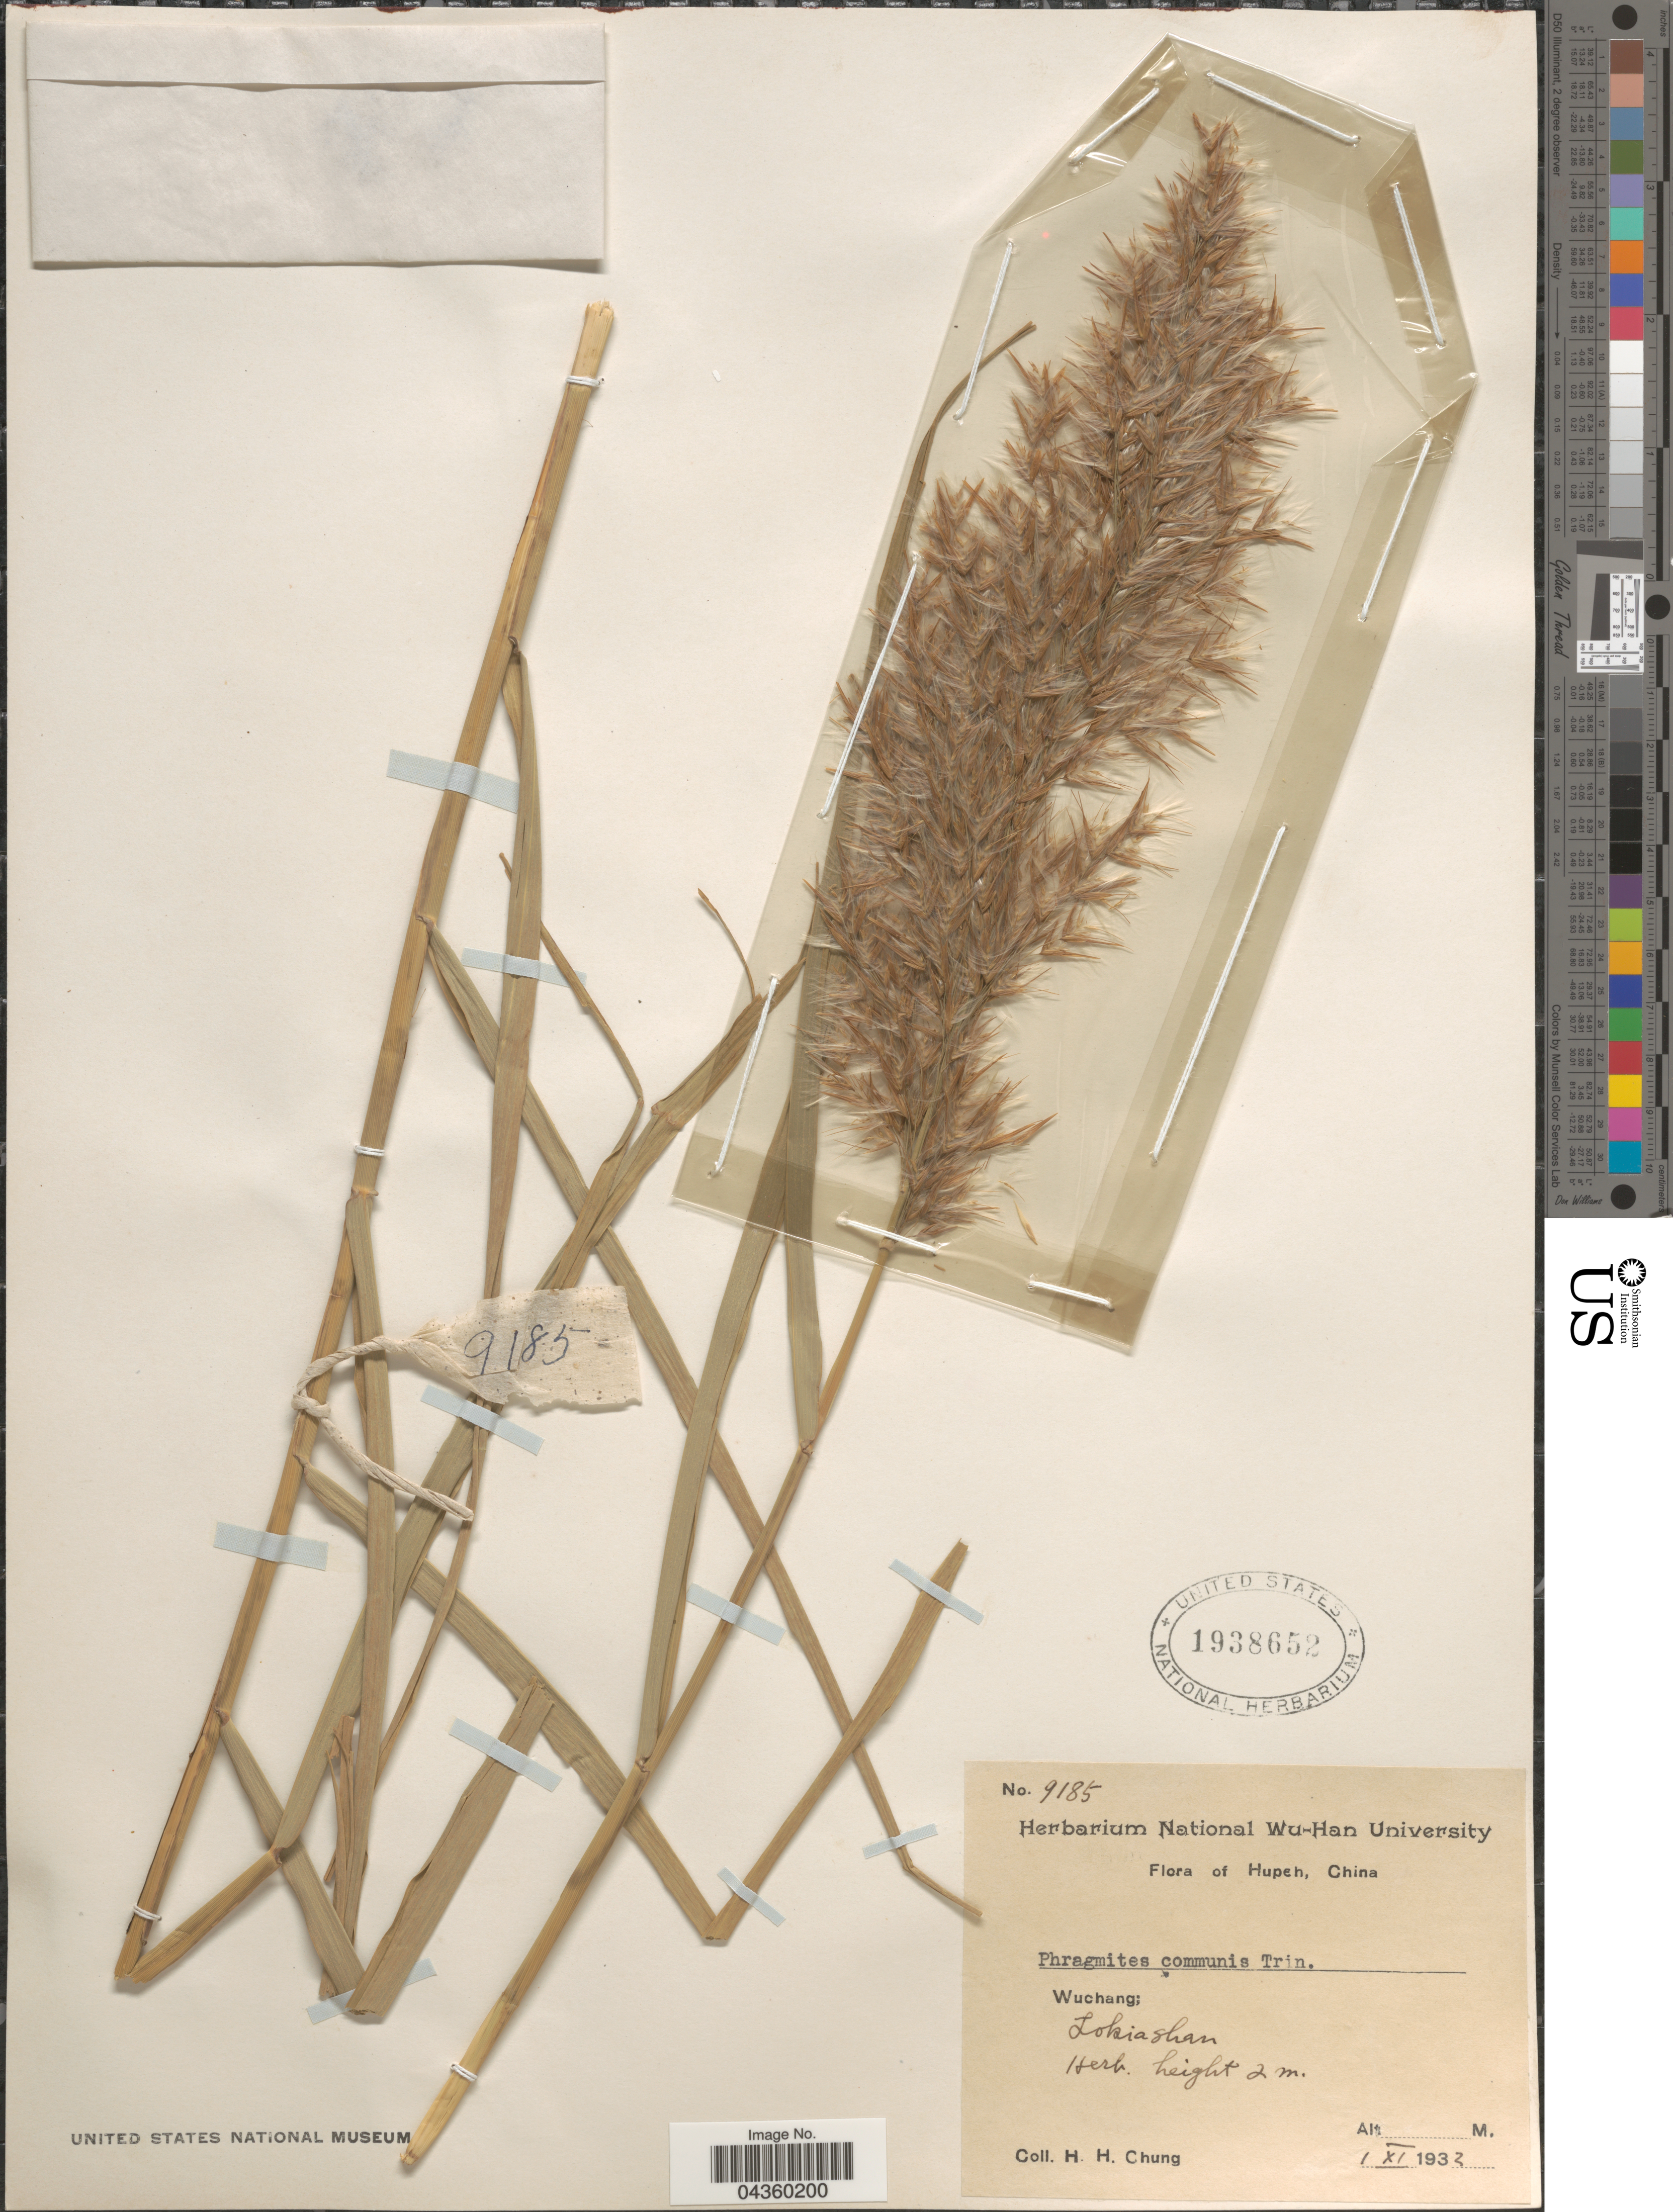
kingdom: Plantae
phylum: Tracheophyta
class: Liliopsida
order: Poales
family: Poaceae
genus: Phragmites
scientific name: Phragmites australis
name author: (Cav.) Trin. ex Steud.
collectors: H. Chung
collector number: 9185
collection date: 1932-11-01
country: China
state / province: Hubei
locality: Hupeh. Wuchang; Lokia Shan.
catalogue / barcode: US 1938652